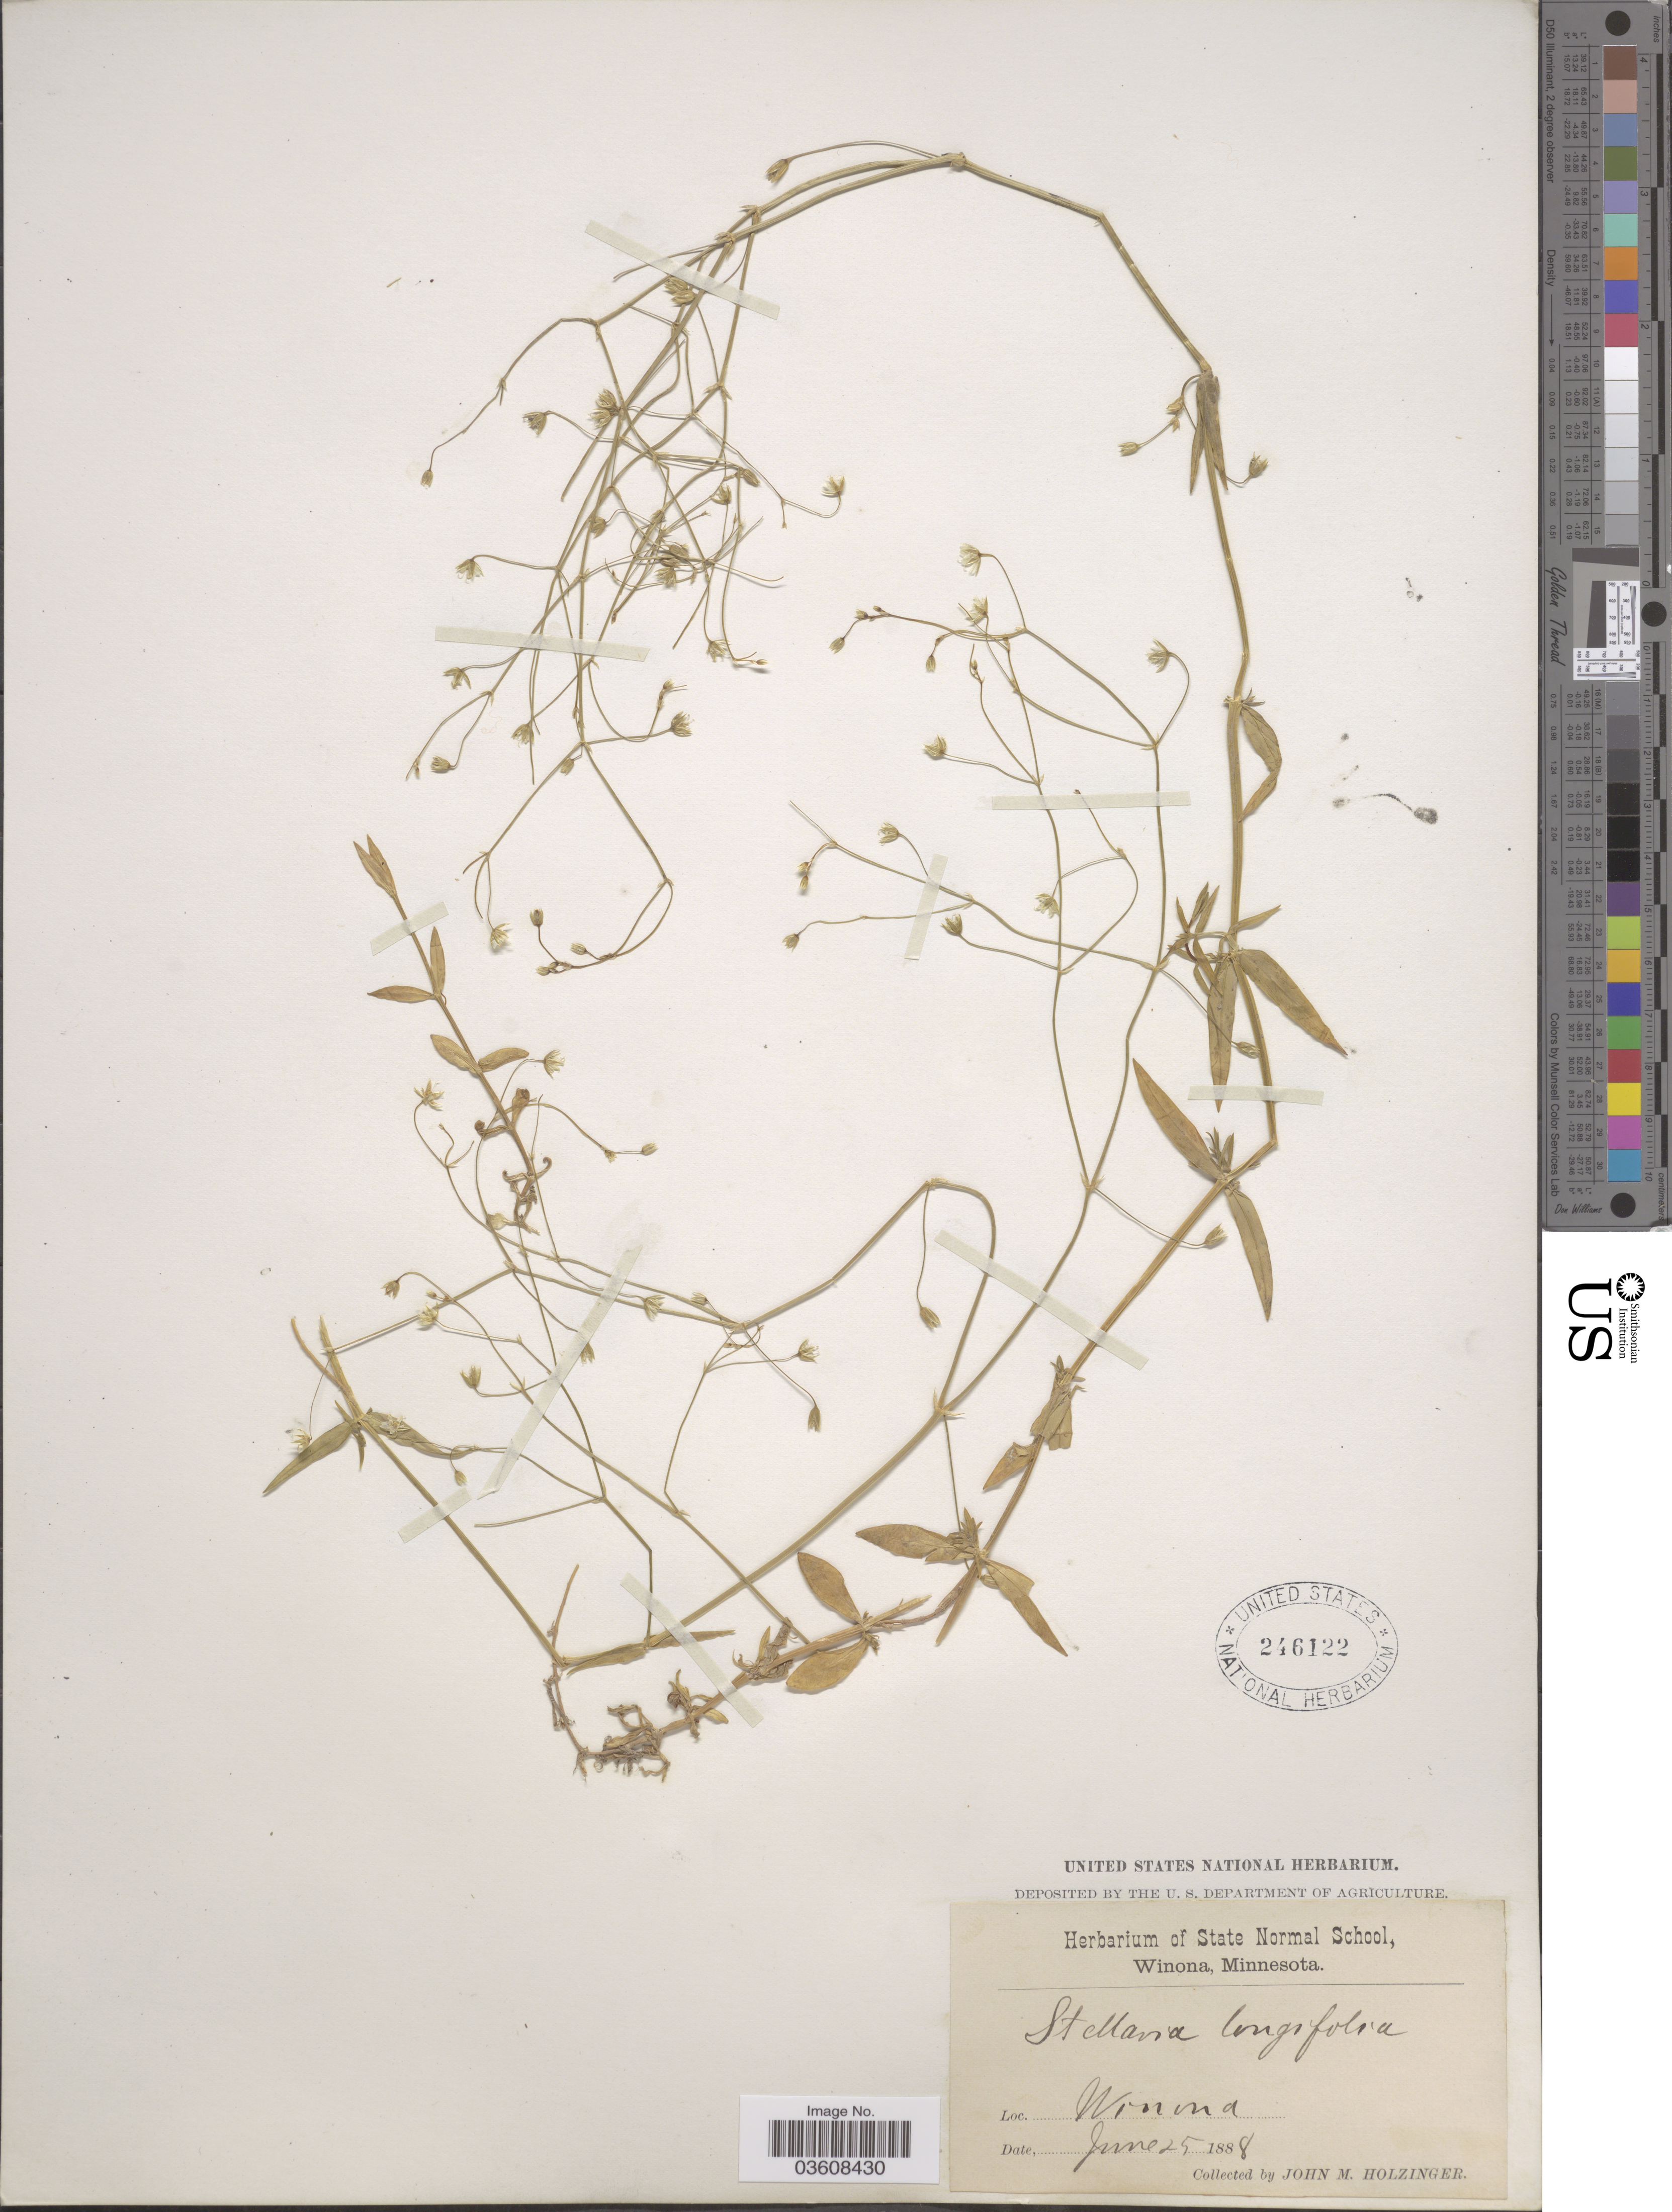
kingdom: Plantae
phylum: Tracheophyta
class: Magnoliopsida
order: Caryophyllales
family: Caryophyllaceae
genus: Stellaria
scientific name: Stellaria longifolia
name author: Muhl. ex Willd.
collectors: J. M. Holzinger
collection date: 1888-06-25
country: United States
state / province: Minnesota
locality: Winona.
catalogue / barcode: US 246122